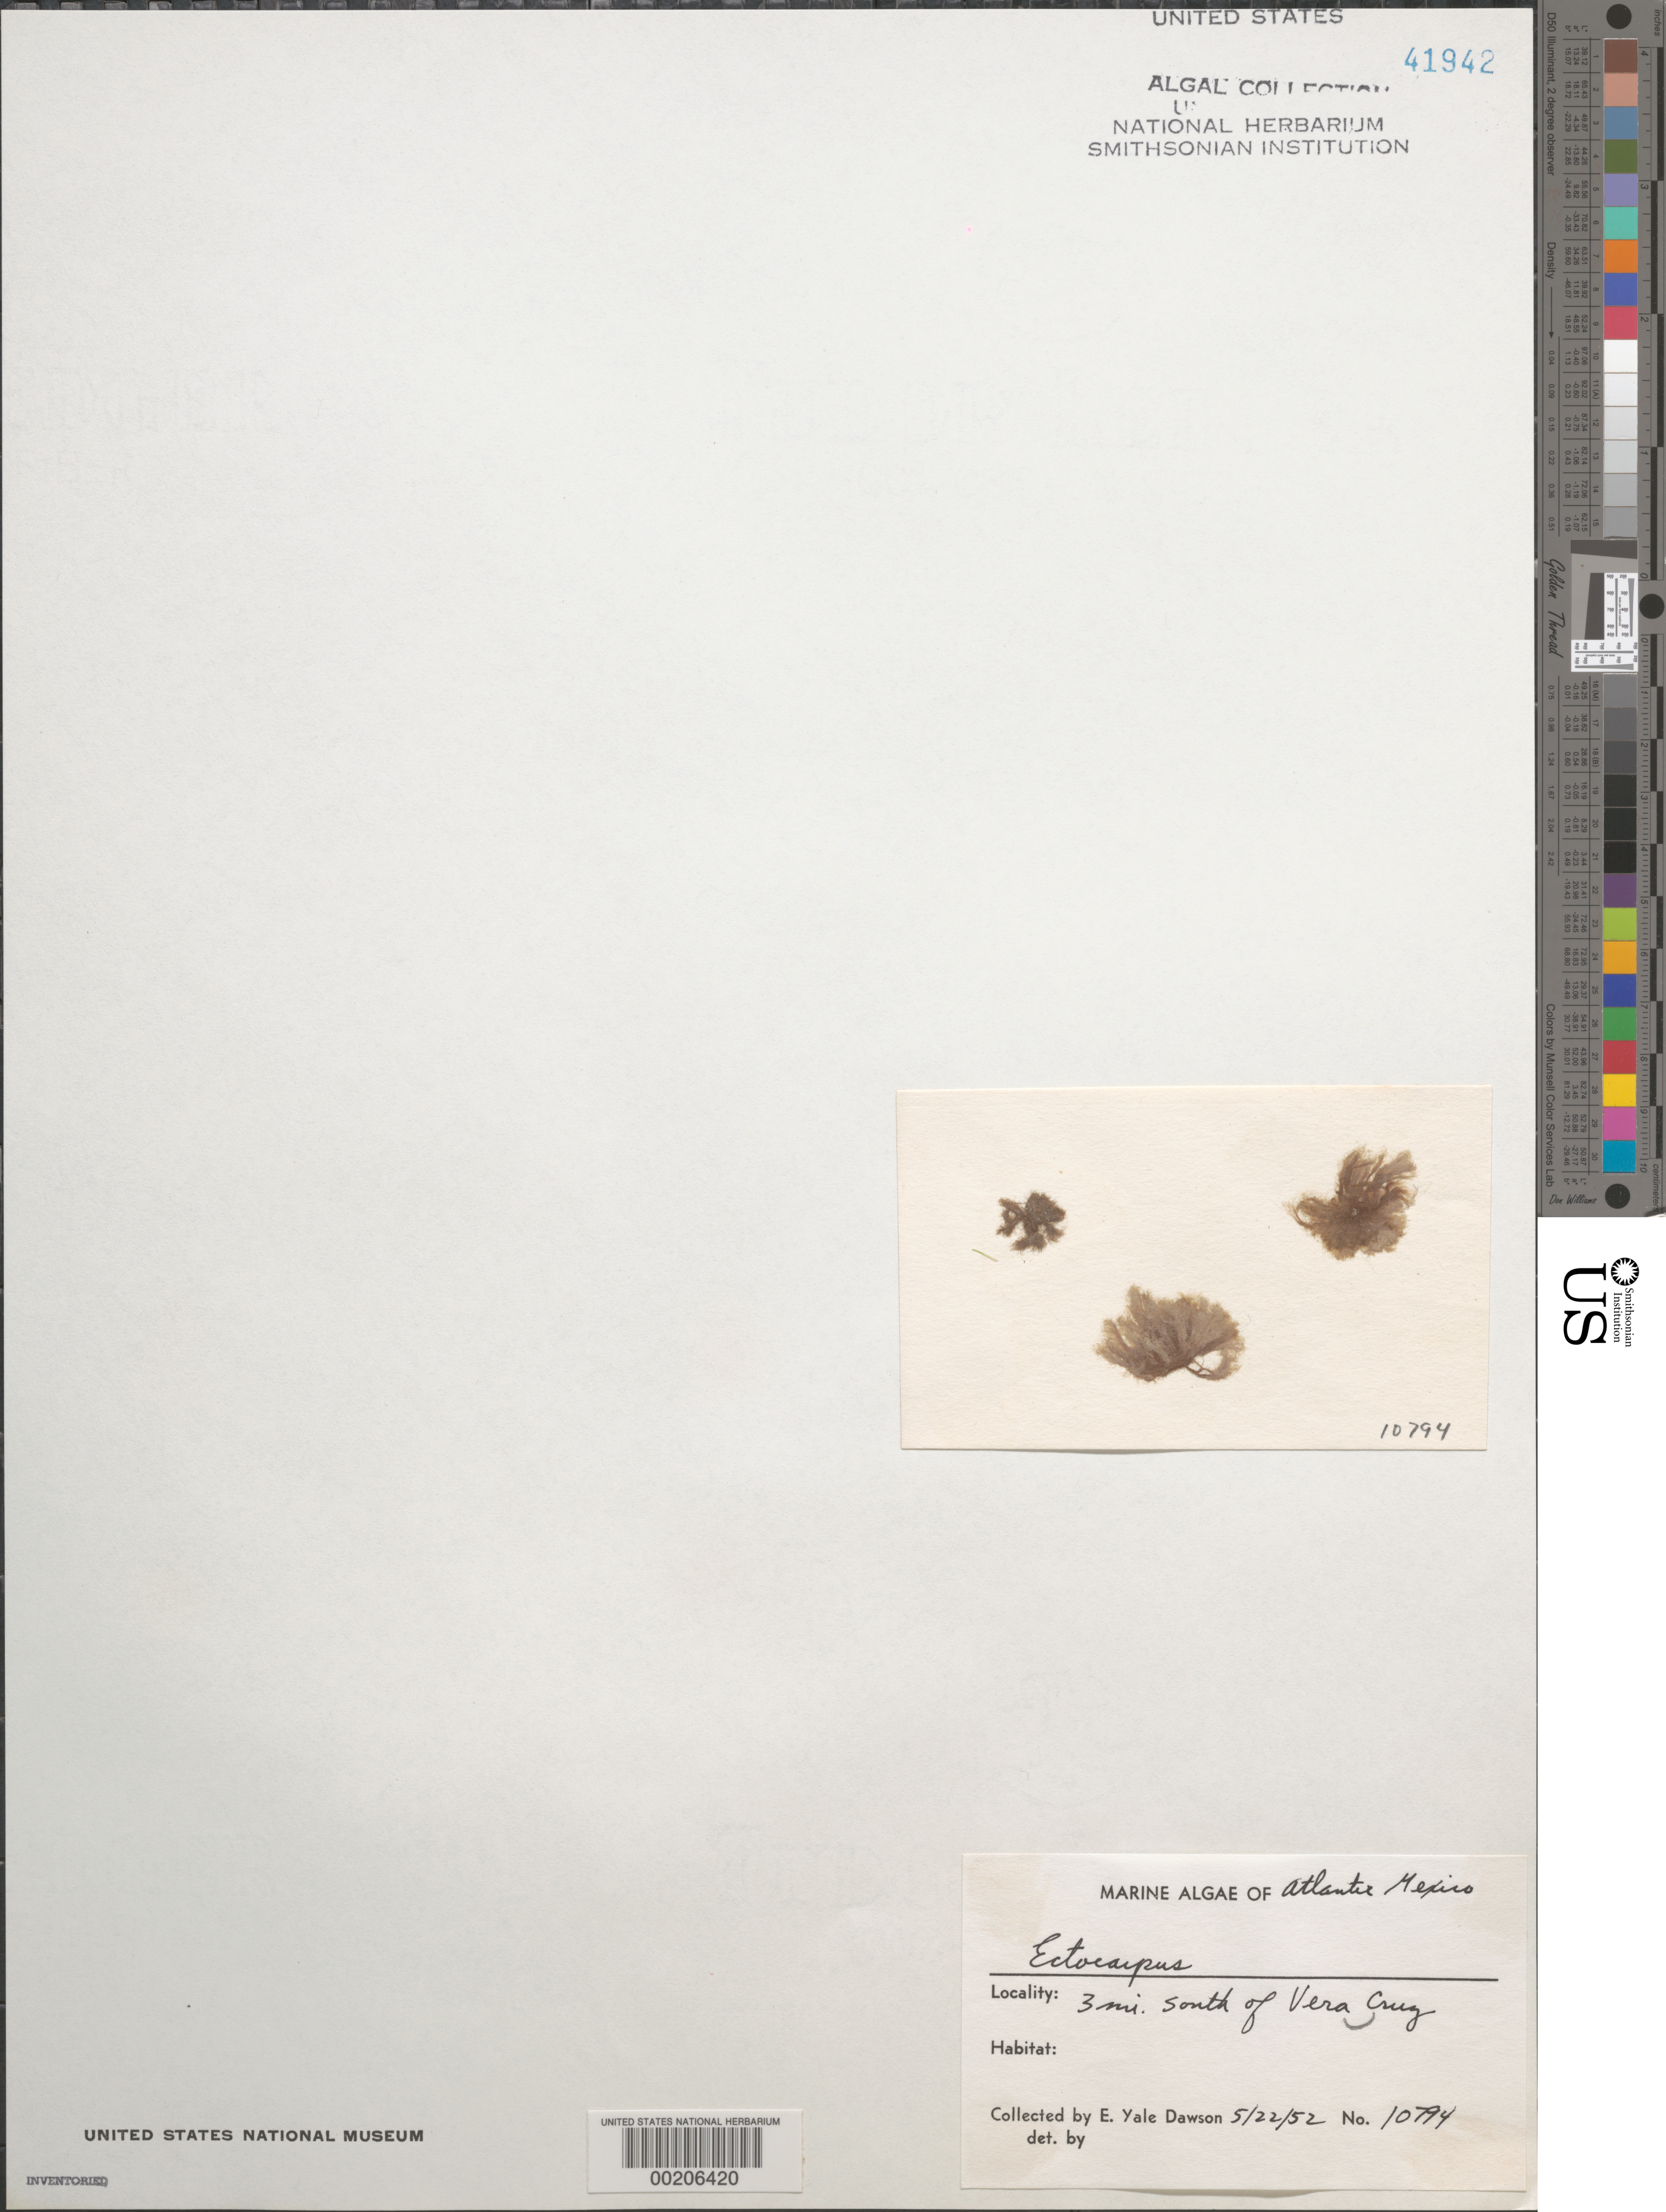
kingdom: Chromista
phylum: Ochrophyta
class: Phaeophyceae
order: Ectocarpales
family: Ectocarpaceae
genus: Ectocarpus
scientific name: Ectocarpus sp.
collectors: E. Y. Dawson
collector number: EYD 10794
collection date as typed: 22 May 1952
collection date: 1952-05-22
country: Mexico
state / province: Veracruz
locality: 3 miles south of Veracruz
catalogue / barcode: US 41942